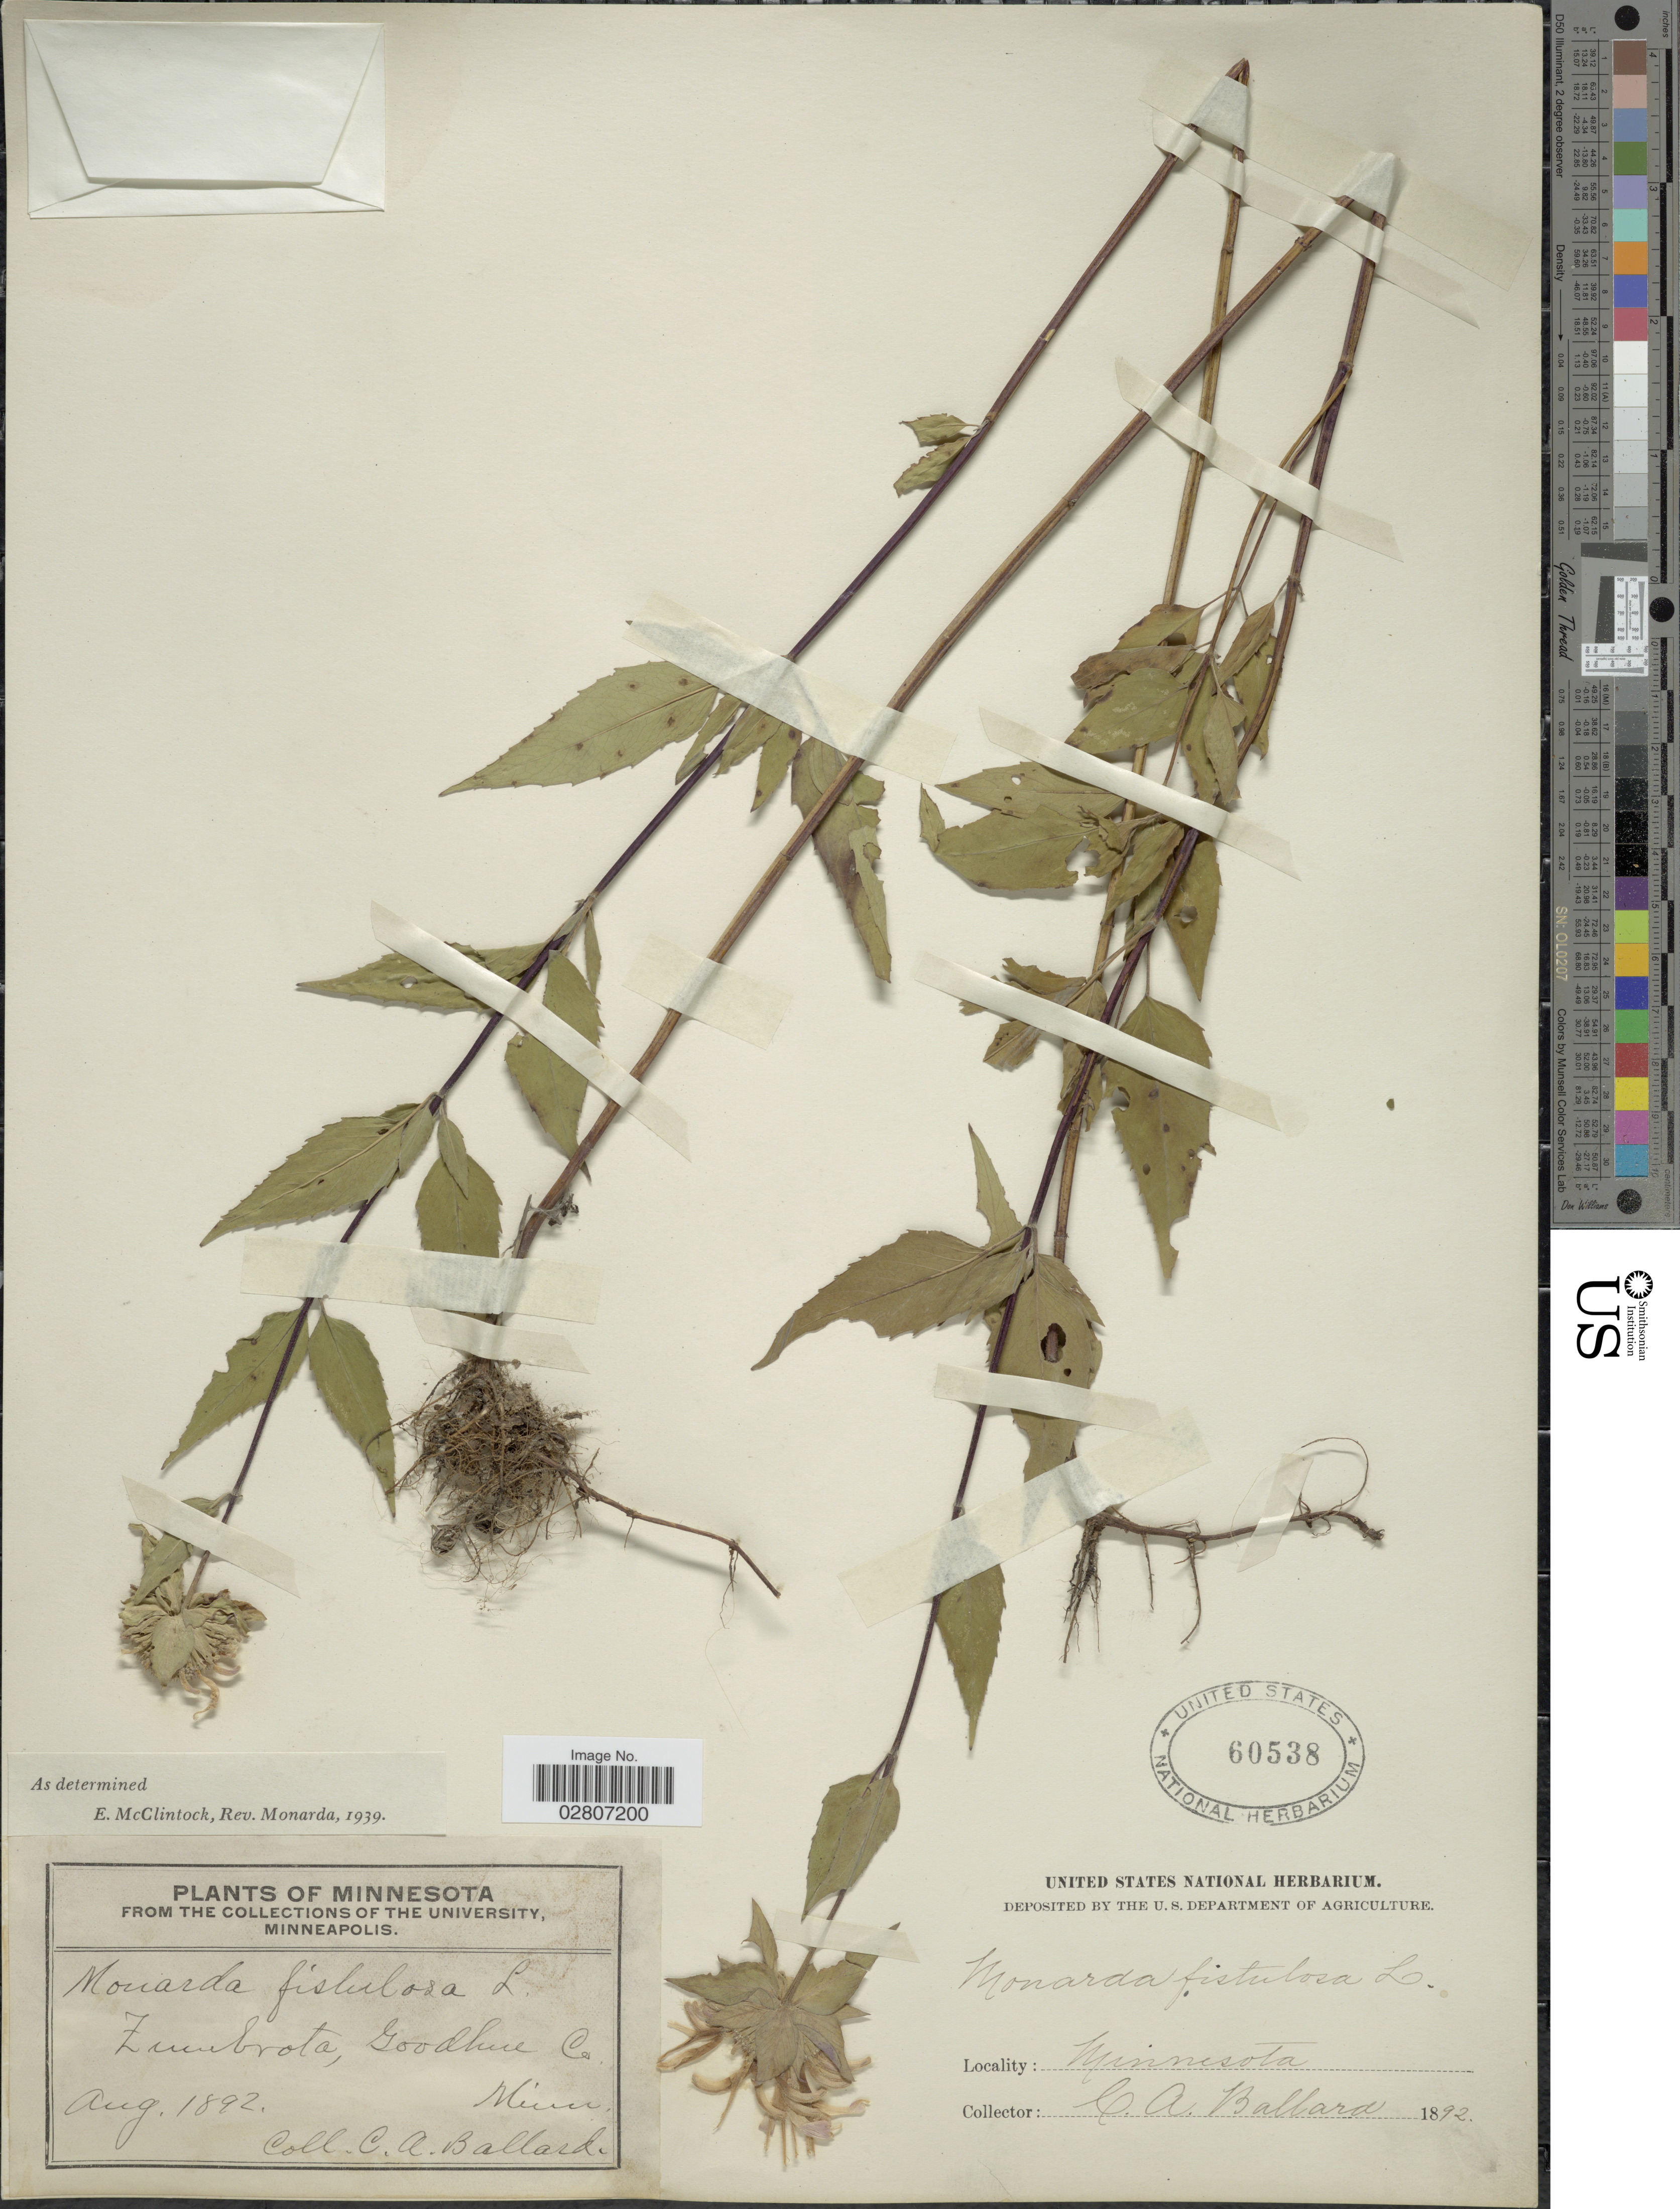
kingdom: Plantae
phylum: Tracheophyta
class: Magnoliopsida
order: Lamiales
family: Lamiaceae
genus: Monarda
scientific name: Monarda fistulosa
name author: L.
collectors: C. A. Ballard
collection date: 1892-08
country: United States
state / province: Minnesota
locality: Zumbrota, Goodhue Co.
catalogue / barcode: US 60538